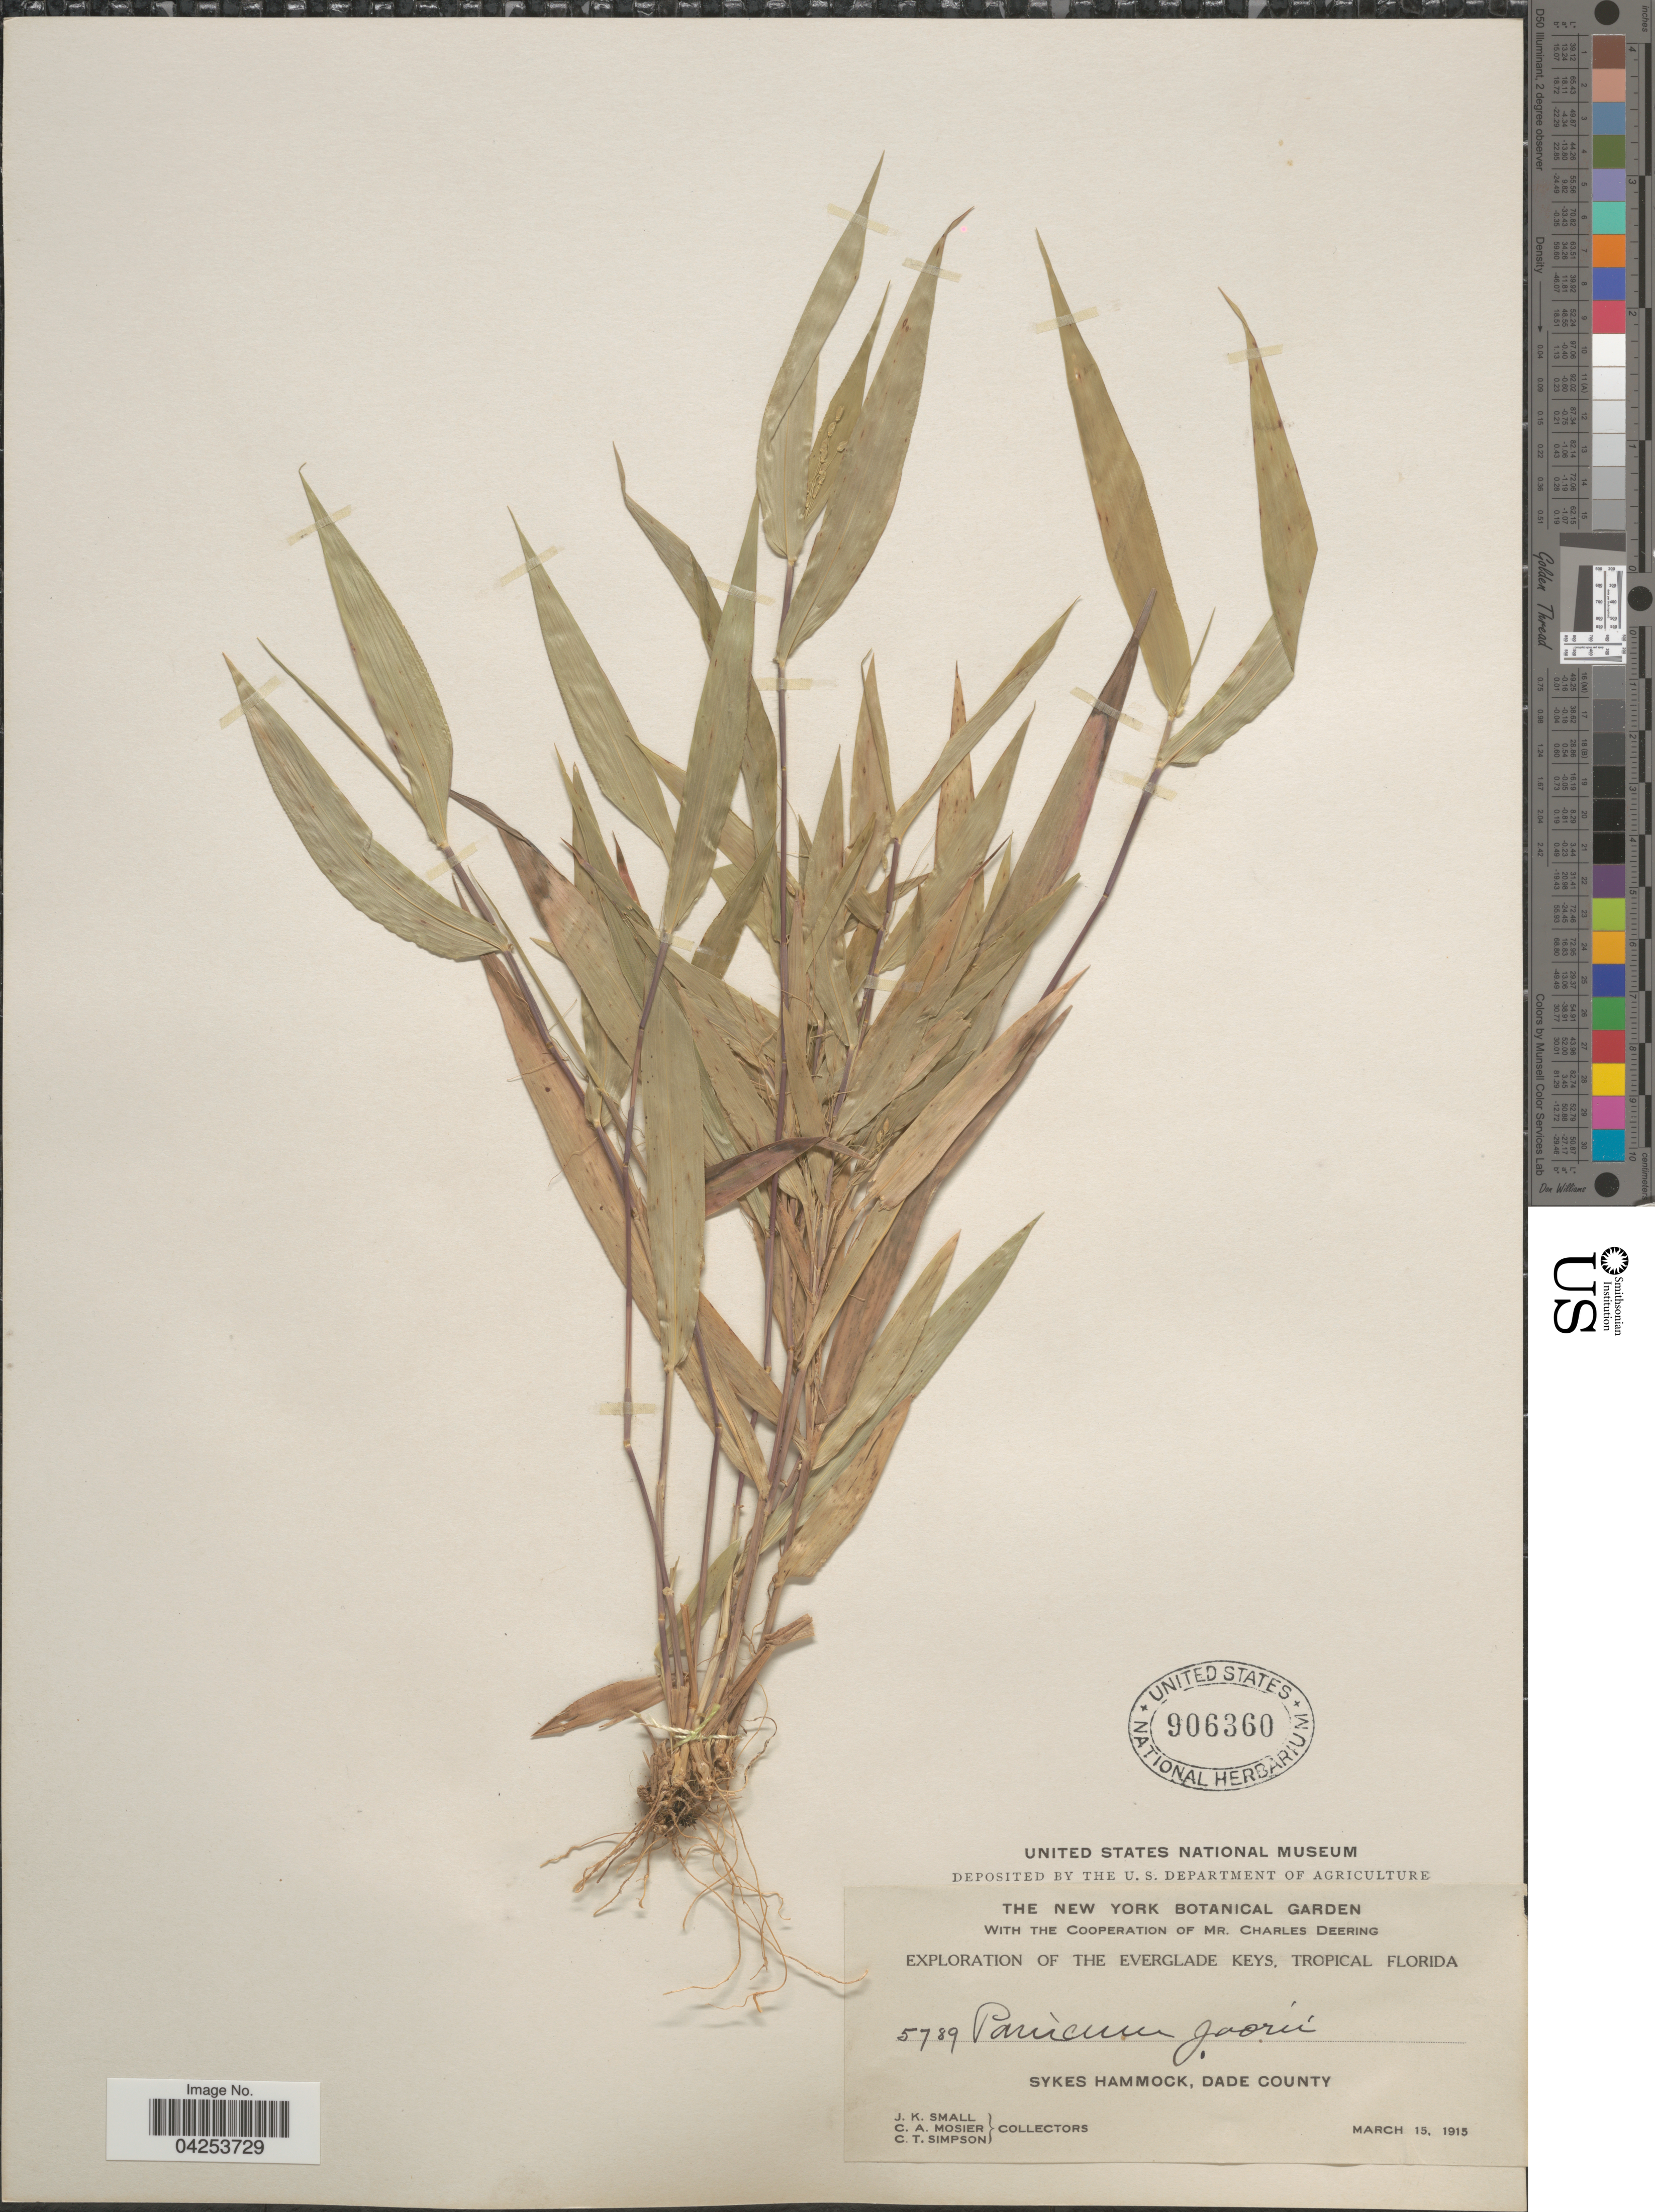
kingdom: Plantae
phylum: Tracheophyta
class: Liliopsida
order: Poales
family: Poaceae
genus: Dichanthelium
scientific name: Dichanthelium commutatum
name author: (Schult.) Gould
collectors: J. K. Small, C. A. Mosier & C. T. Simpson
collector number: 5789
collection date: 1915-03-15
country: United States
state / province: Florida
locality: Exploration of the Everglade Keys, Tropical Florida. Sykes Hammock, Dade County.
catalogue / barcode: US 906360